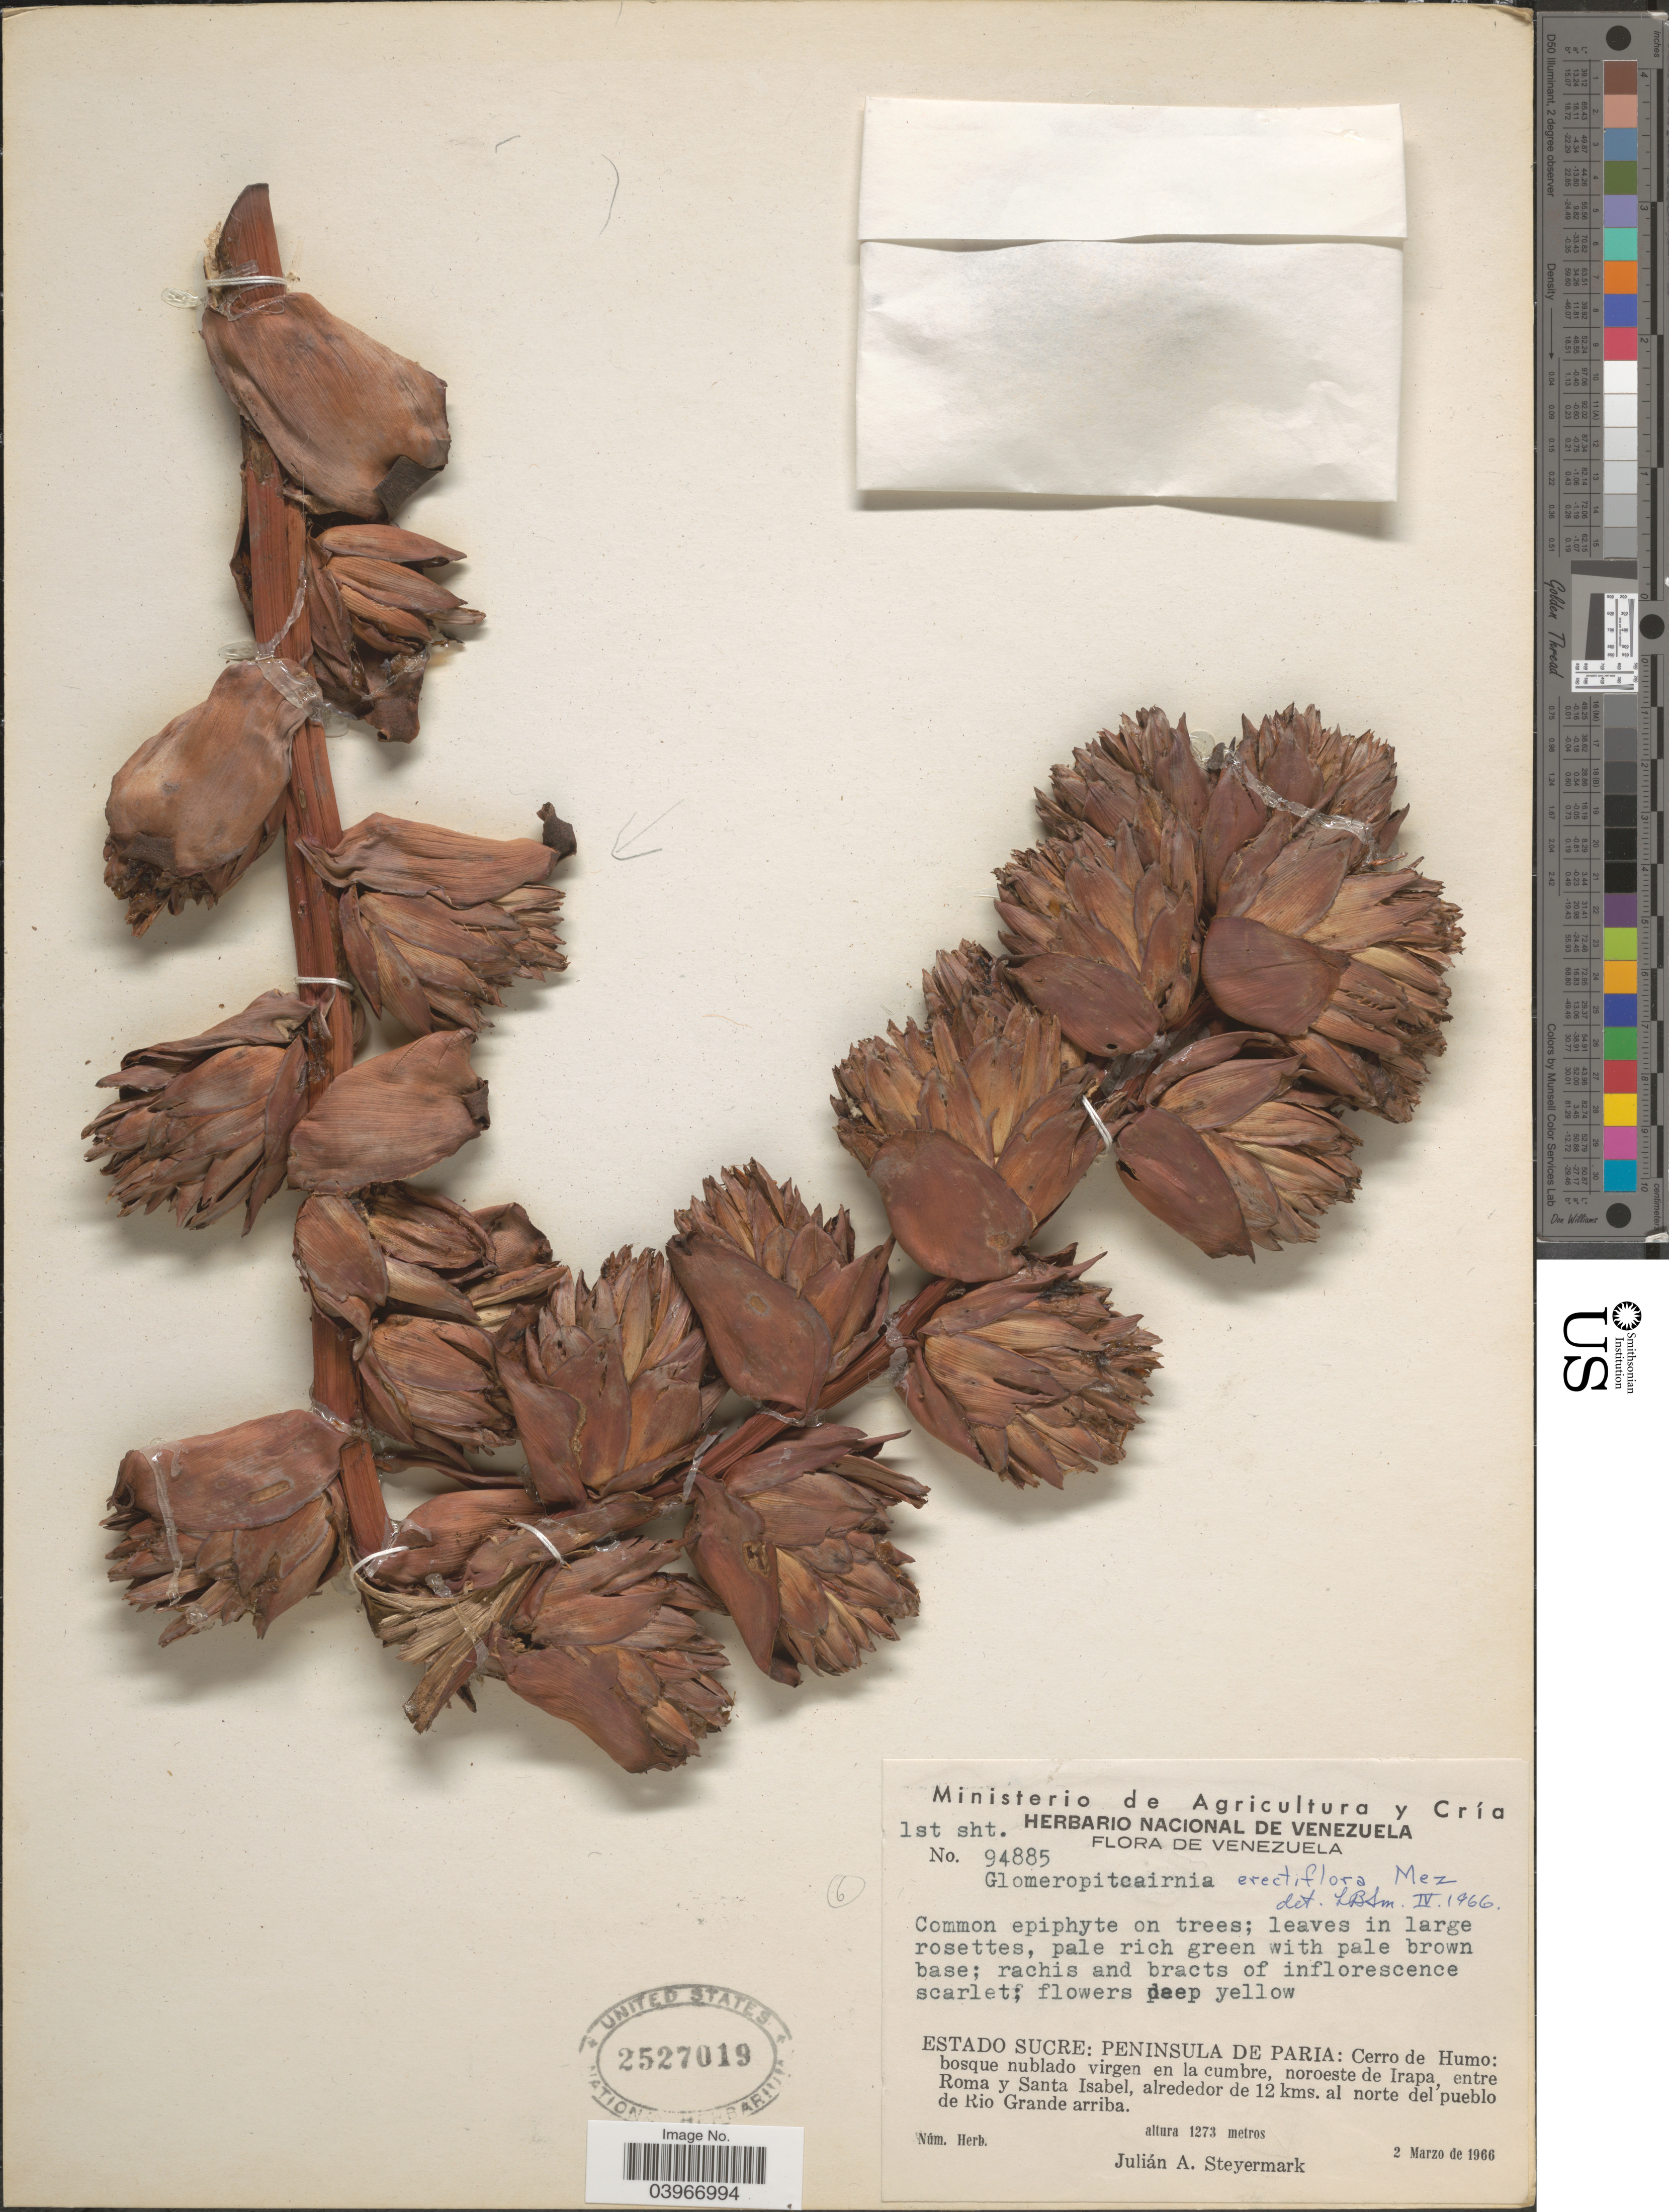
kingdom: Plantae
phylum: Tracheophyta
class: Liliopsida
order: Poales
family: Bromeliaceae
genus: Glomeropitcairnia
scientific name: Glomeropitcairnia erectiflora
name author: Mez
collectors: J. Steyermark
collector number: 94885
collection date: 1966-03-02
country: Venezuela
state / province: Sucre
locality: Peninsula de Paria: Cerro de Humo: bosque nublado virgen en la cumbre, noroeste de Irapa, entre Roma y Santa Isabel, alrededor de 12 kms. al norte del pueblo de Rio Grande arriba.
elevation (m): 1273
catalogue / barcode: US 2527019